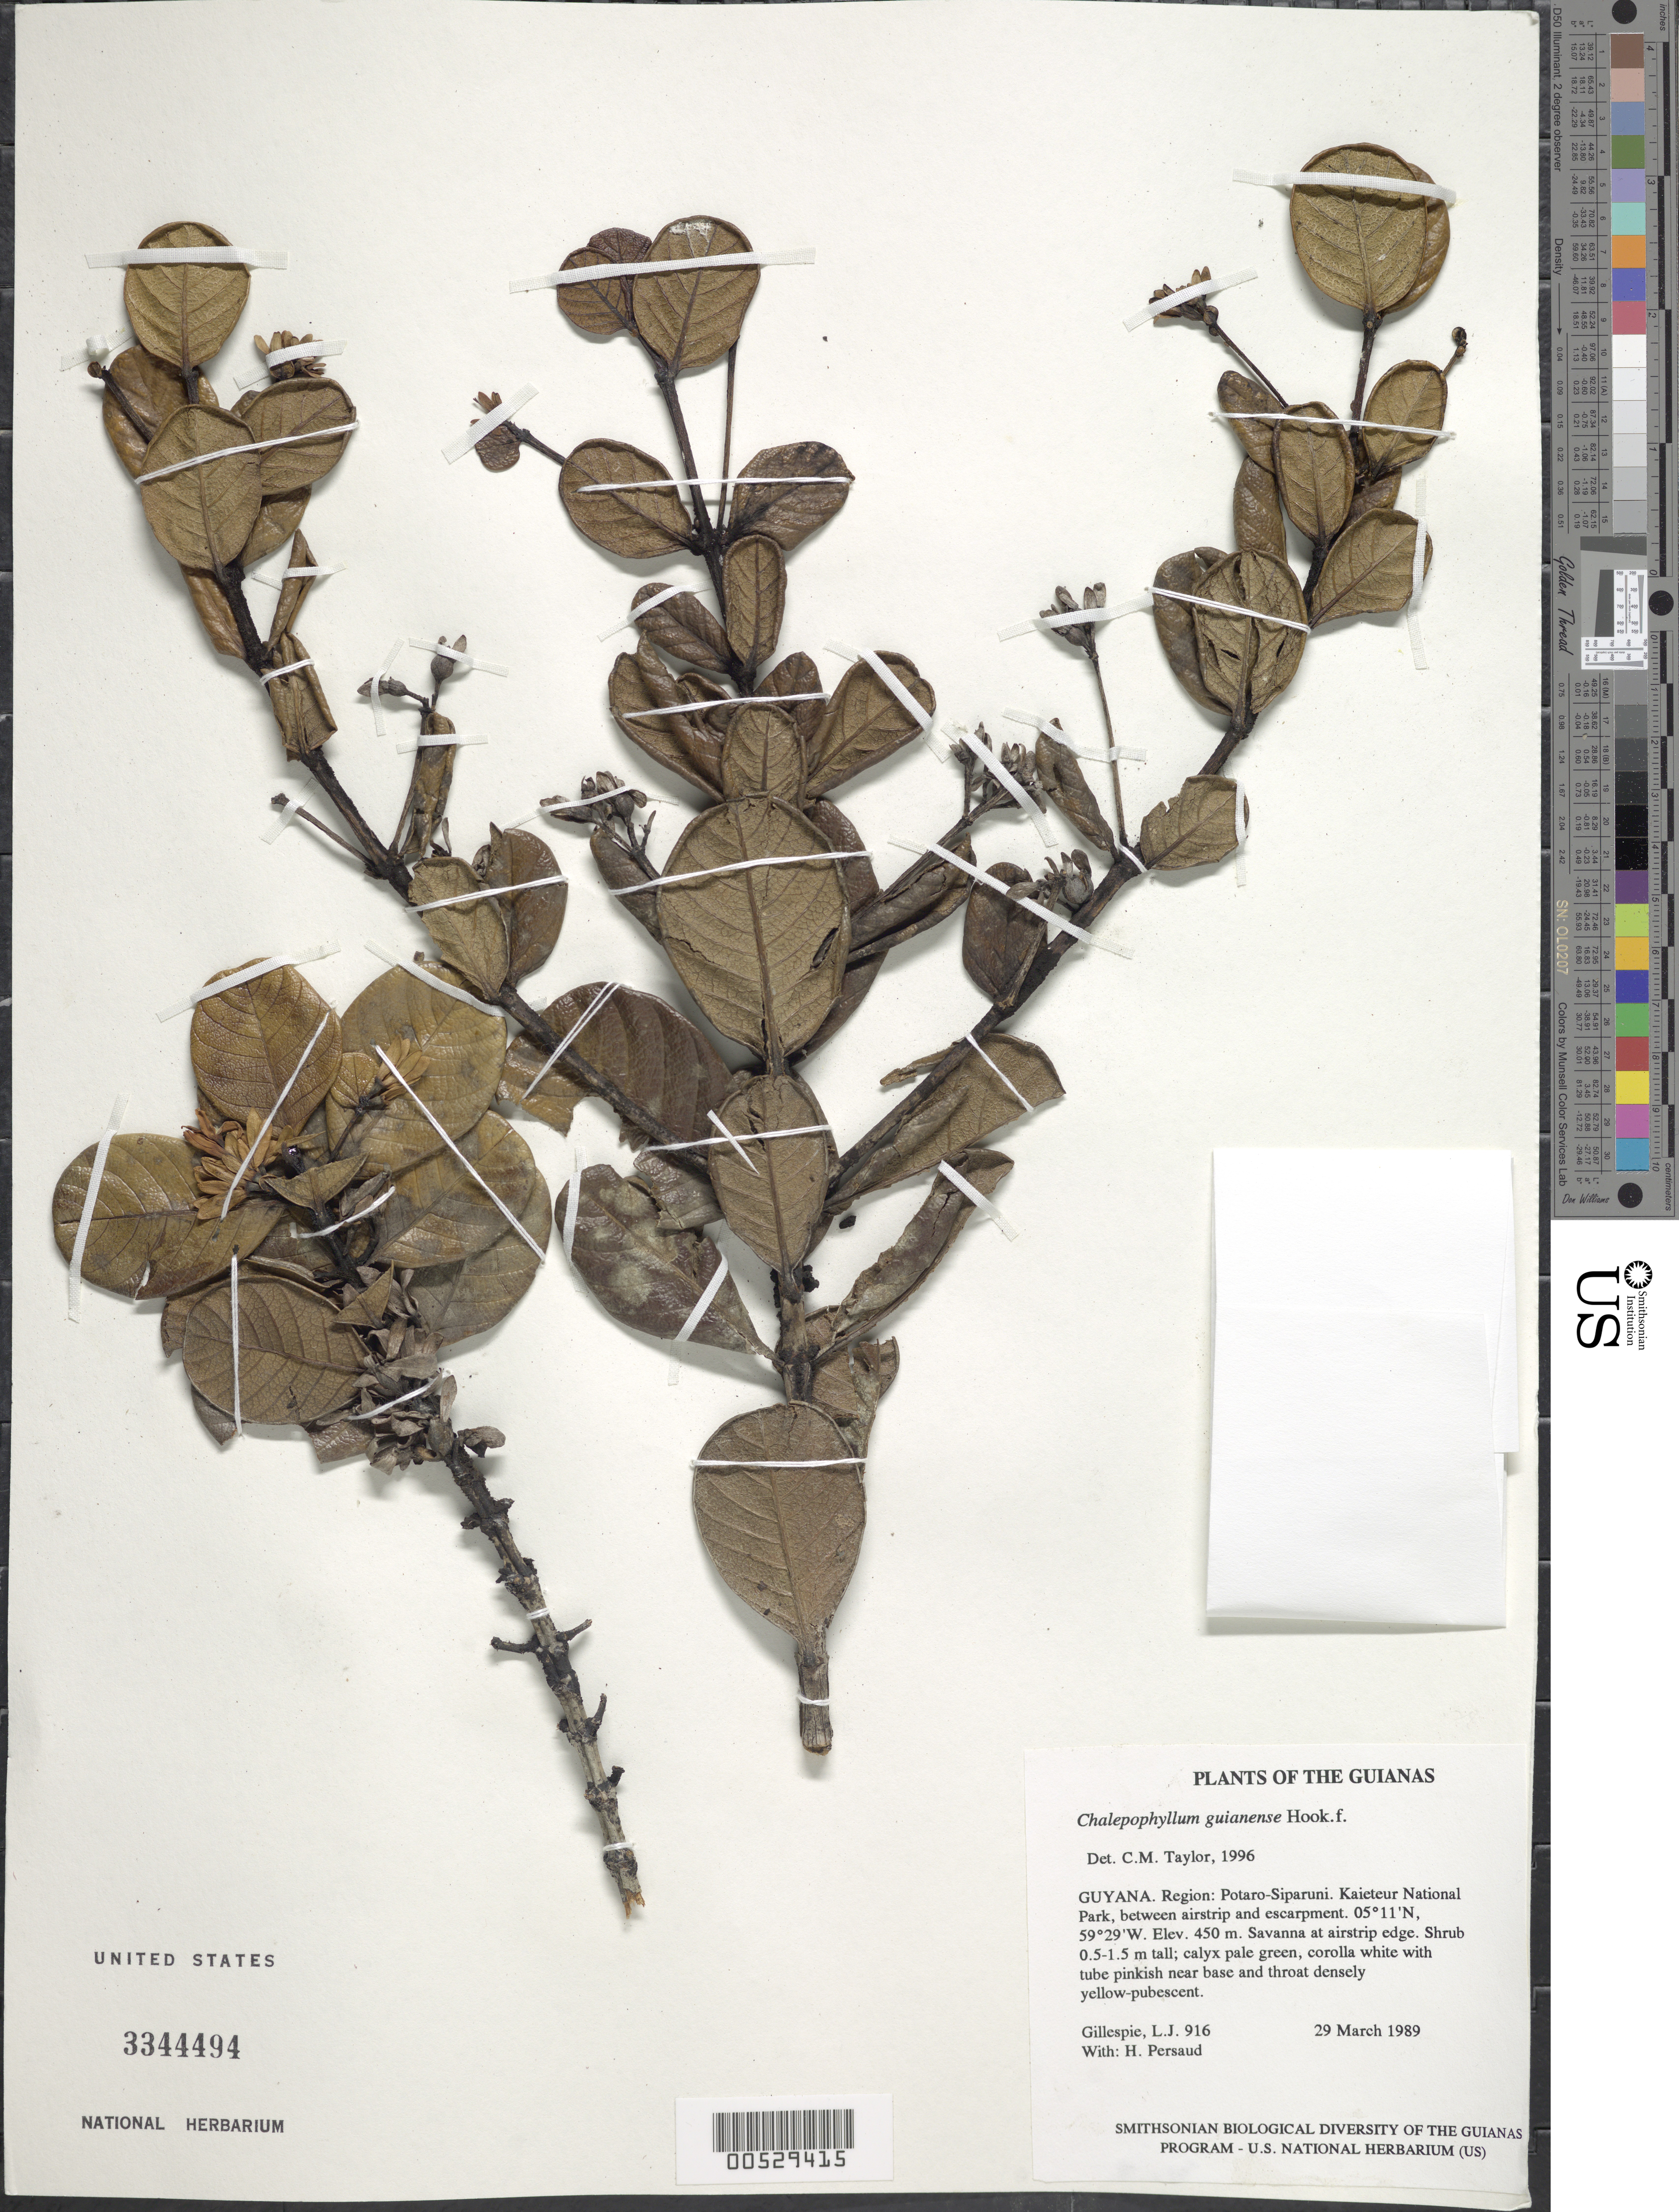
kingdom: Plantae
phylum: Tracheophyta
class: Magnoliopsida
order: Gentianales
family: Rubiaceae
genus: Chalepophyllum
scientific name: Chalepophyllum guianense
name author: Hook. f.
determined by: Taylor, Charlotte M.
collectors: L. J. Gillespie & H. Persaud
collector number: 916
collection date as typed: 29 March 1989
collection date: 1989-03-29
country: Guyana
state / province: Potaro-Siparuni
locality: Kaieteur National Park, between airstrip and escarpment. ENE of airstrip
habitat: Savanna at airstrip edge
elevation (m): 450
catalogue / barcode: US 3344494